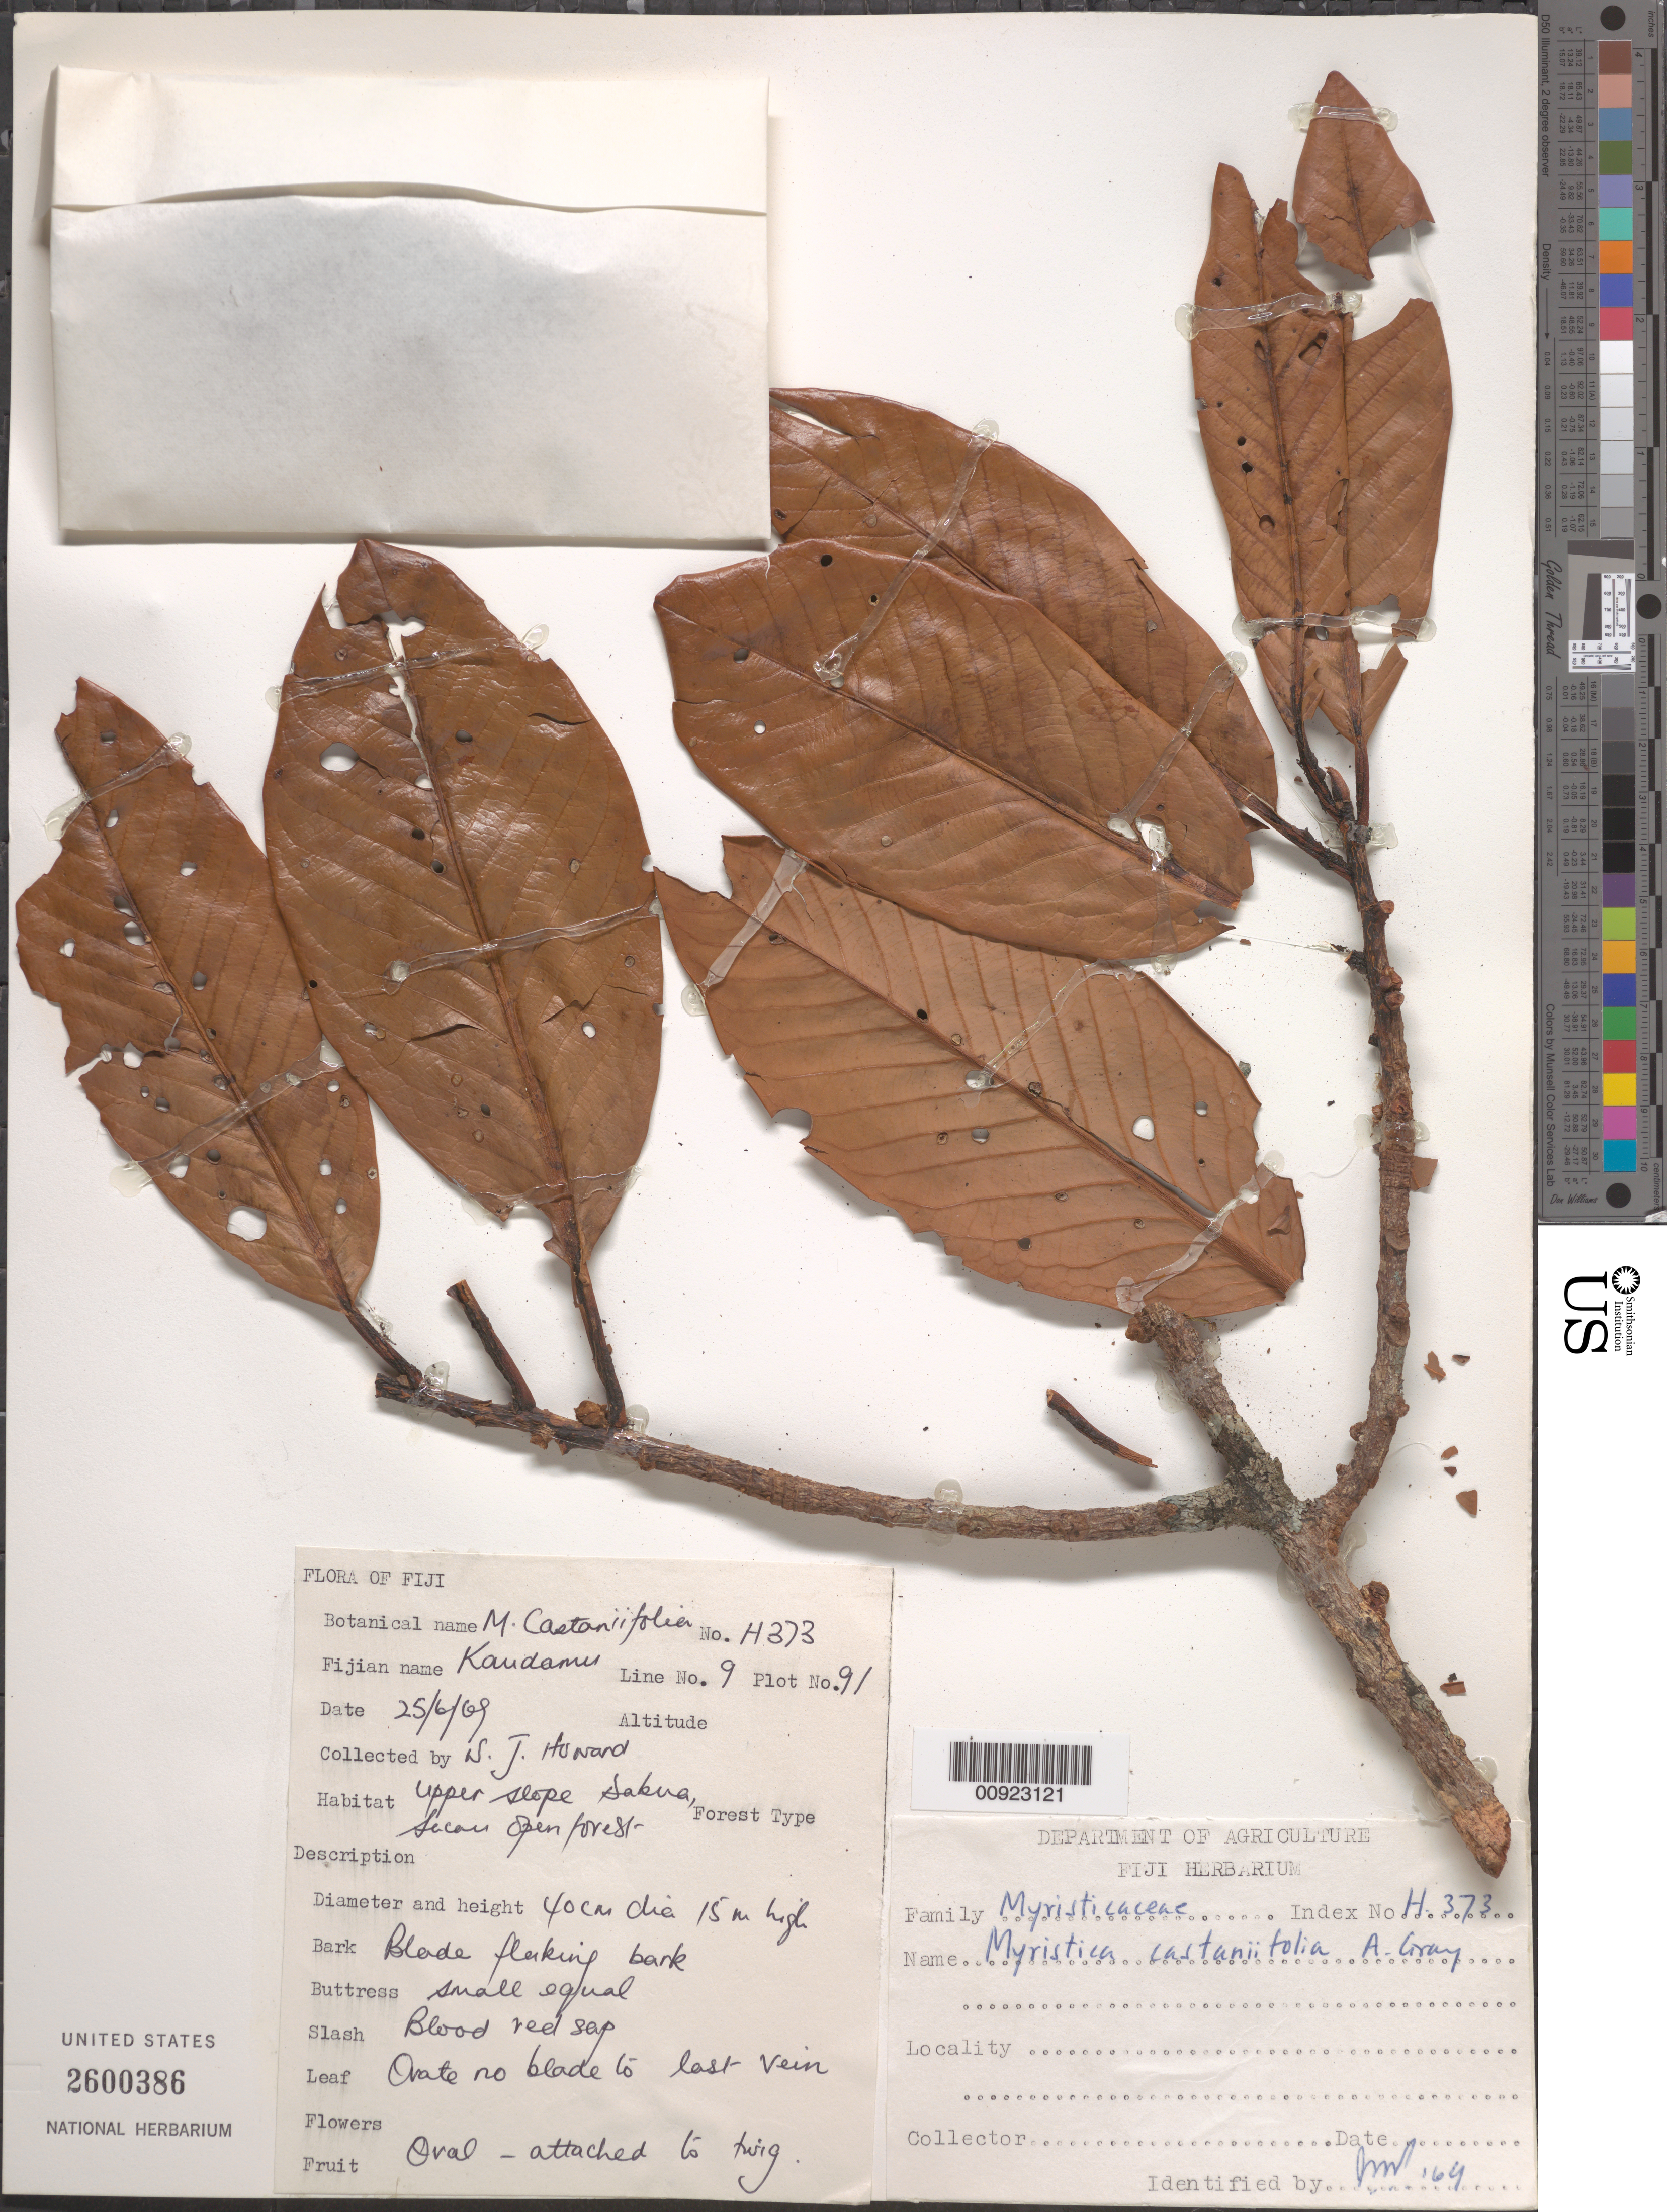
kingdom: Plantae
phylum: Tracheophyta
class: Magnoliopsida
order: Magnoliales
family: Myristicaceae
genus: Myristica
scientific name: Myristica castaneifolia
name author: A. Gray in Wilkes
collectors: W. J. Howard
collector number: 14373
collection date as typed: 25 Jun 1969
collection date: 1969-06-25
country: Fiji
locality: No island specified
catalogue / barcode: US 2600386